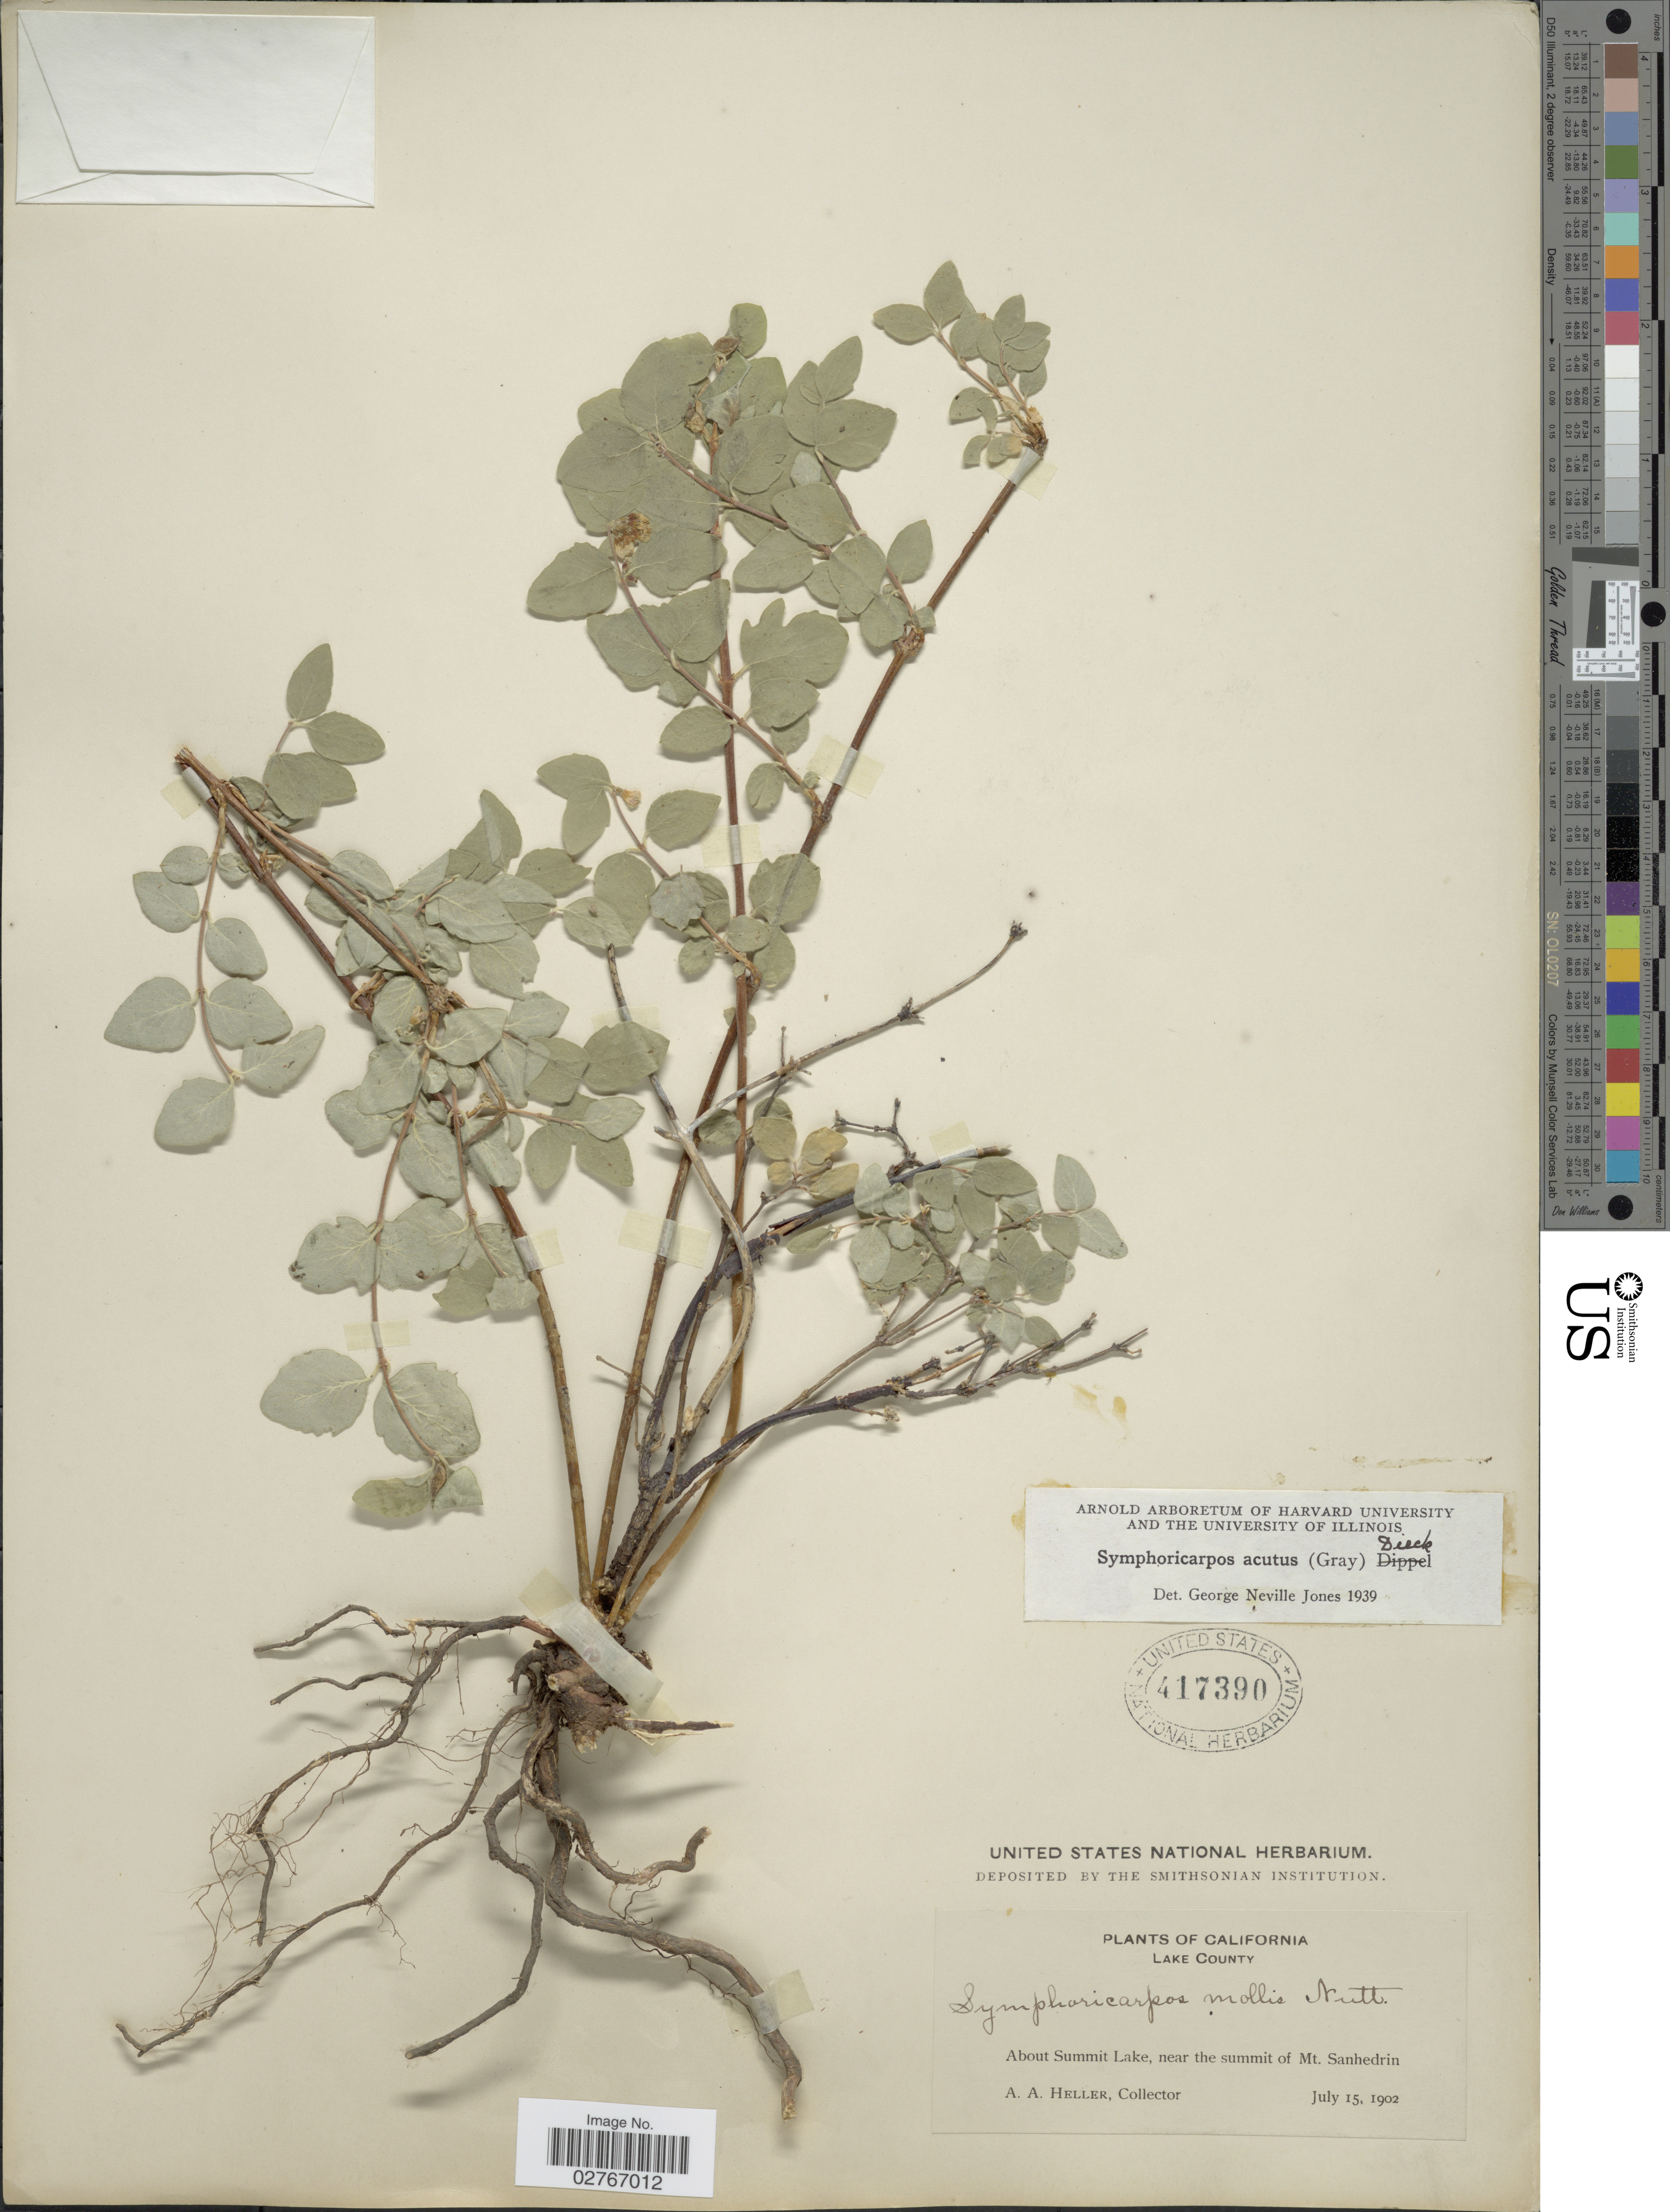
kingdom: Plantae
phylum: Tracheophyta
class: Magnoliopsida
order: Dipsacales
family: Caprifoliaceae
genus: Symphoricarpos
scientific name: Symphoricarpos acutus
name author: (A. Gray) Dieck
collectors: A. A. Heller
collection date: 1902-07-15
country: United States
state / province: California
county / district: Lake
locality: Lake County. About Summit Lake, near the summit of Mt. Sanhedrin.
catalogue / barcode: US 417390